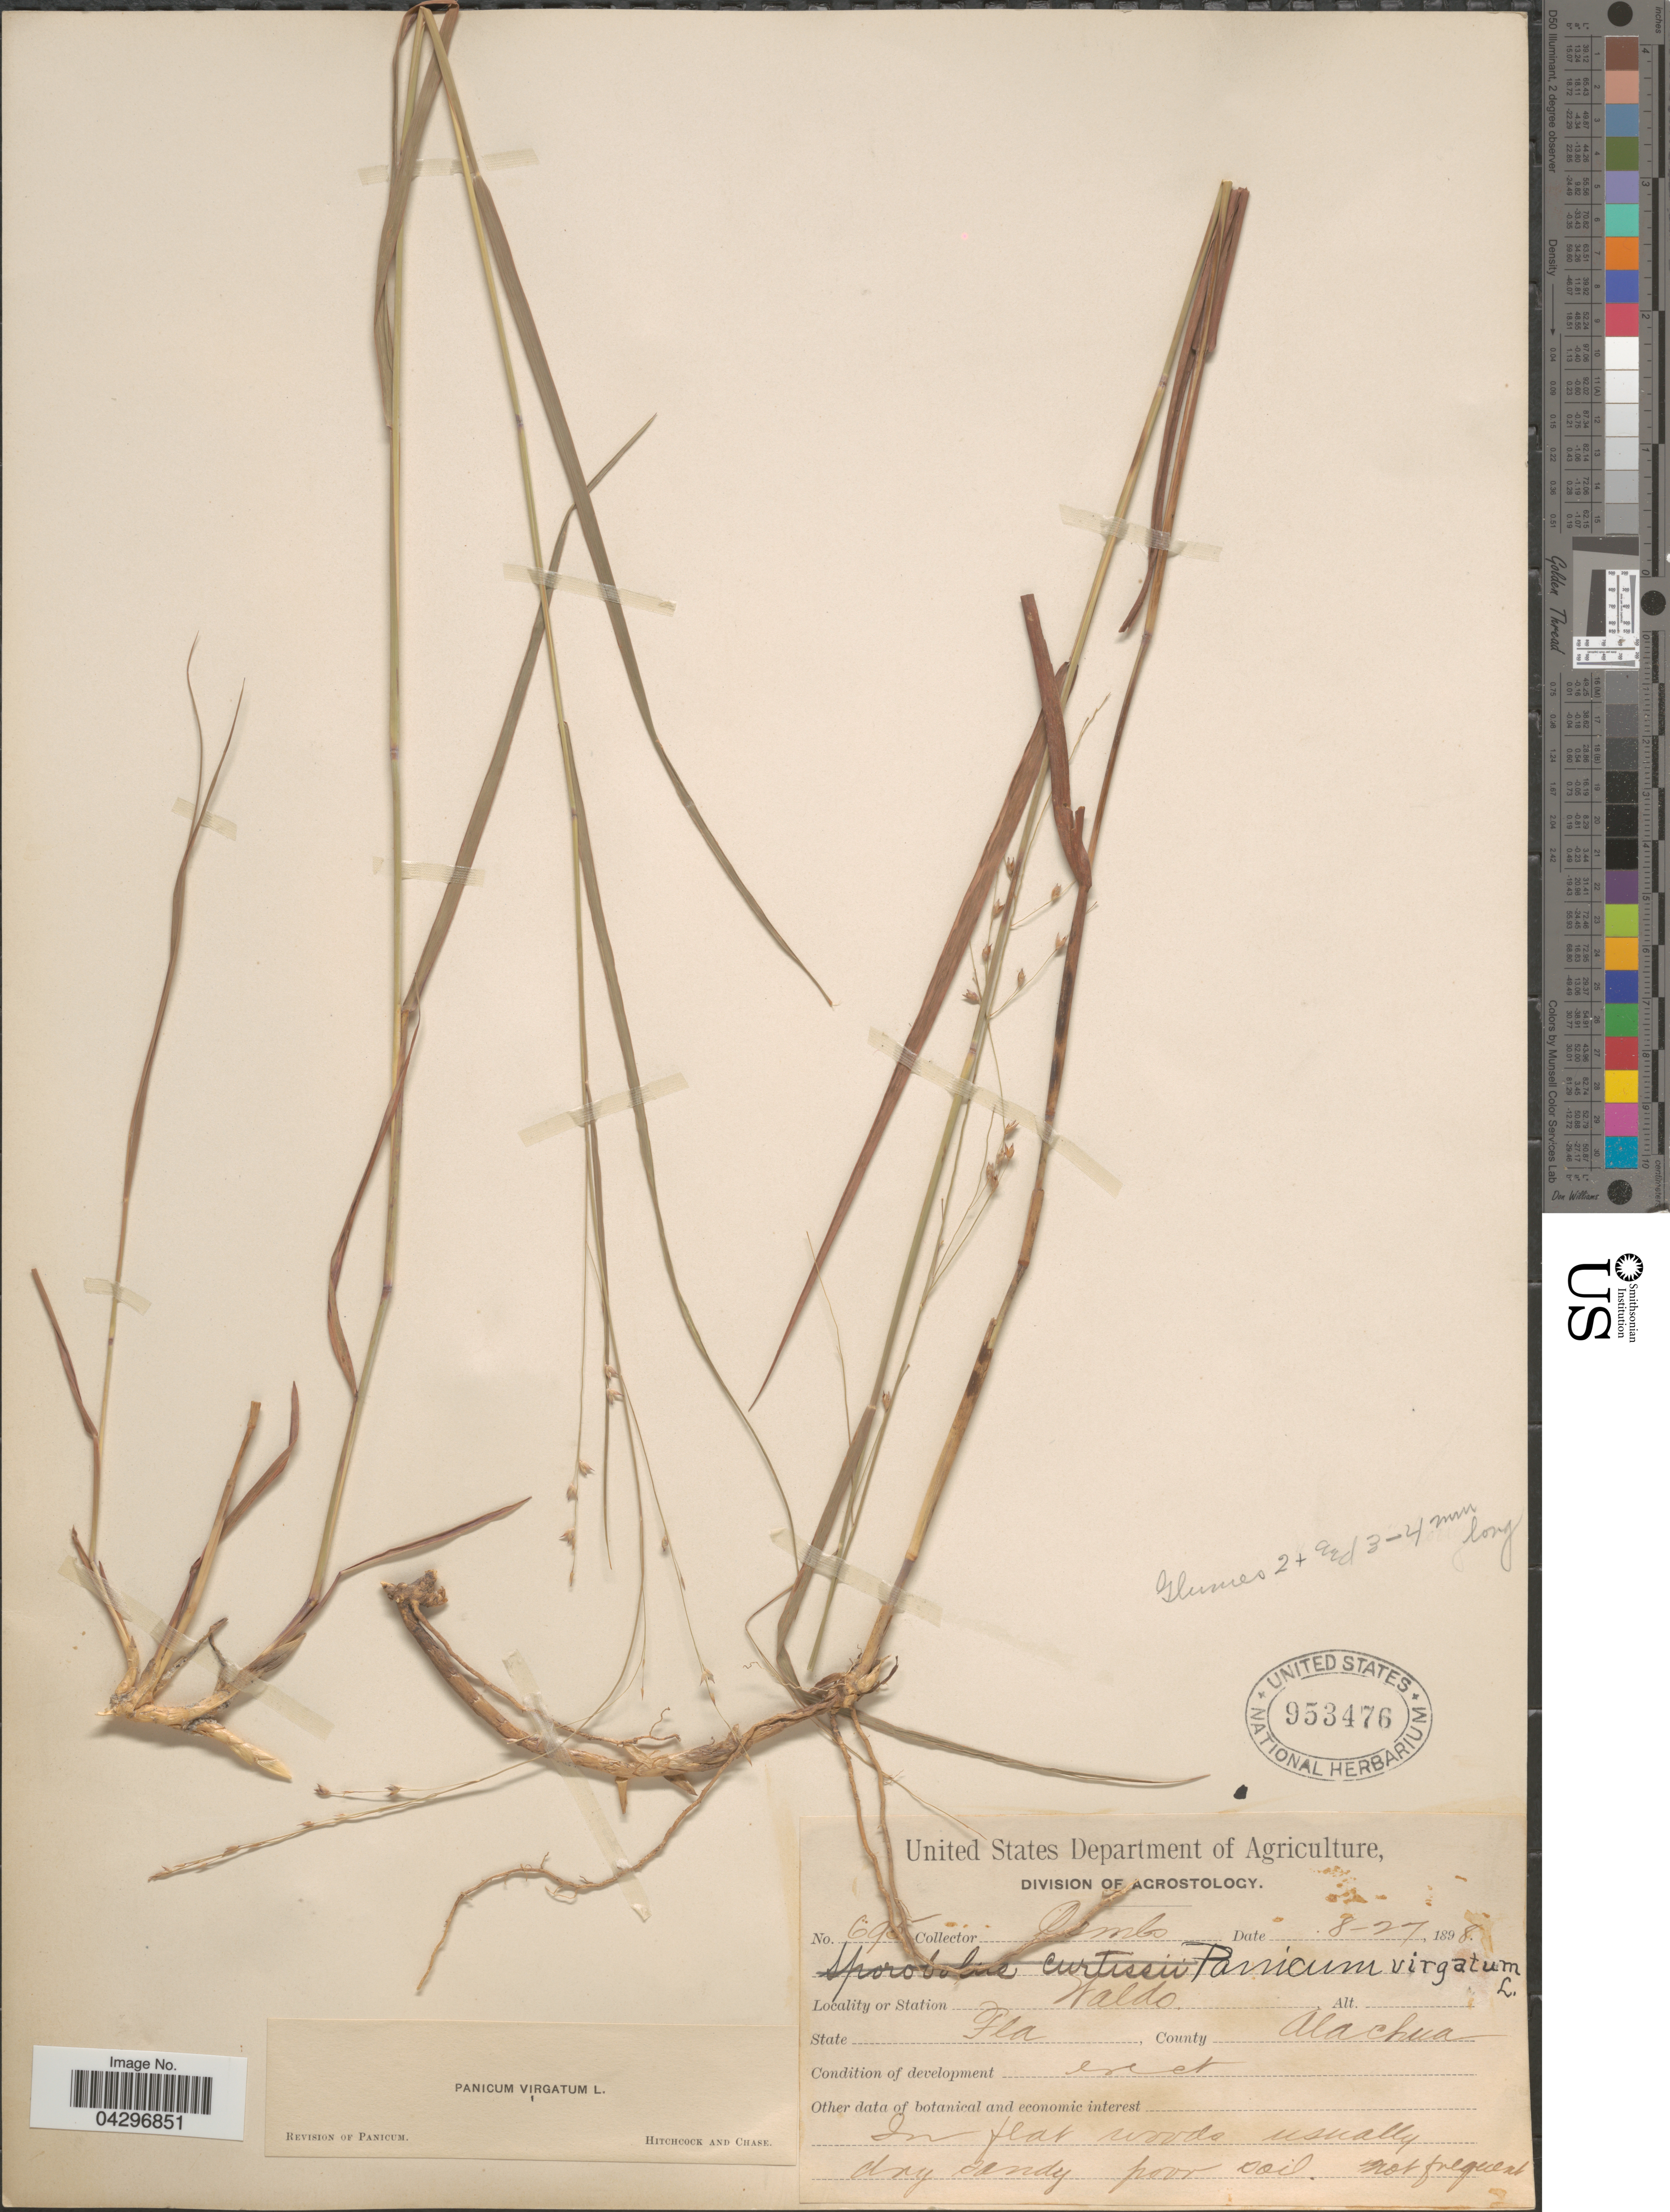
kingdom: Plantae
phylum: Tracheophyta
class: Liliopsida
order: Poales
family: Poaceae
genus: Panicum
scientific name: Panicum virgatum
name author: L.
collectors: -. Combs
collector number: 695*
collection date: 1898-08-27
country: United States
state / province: Florida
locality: Waldo. County Alachua.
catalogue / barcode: US 953476